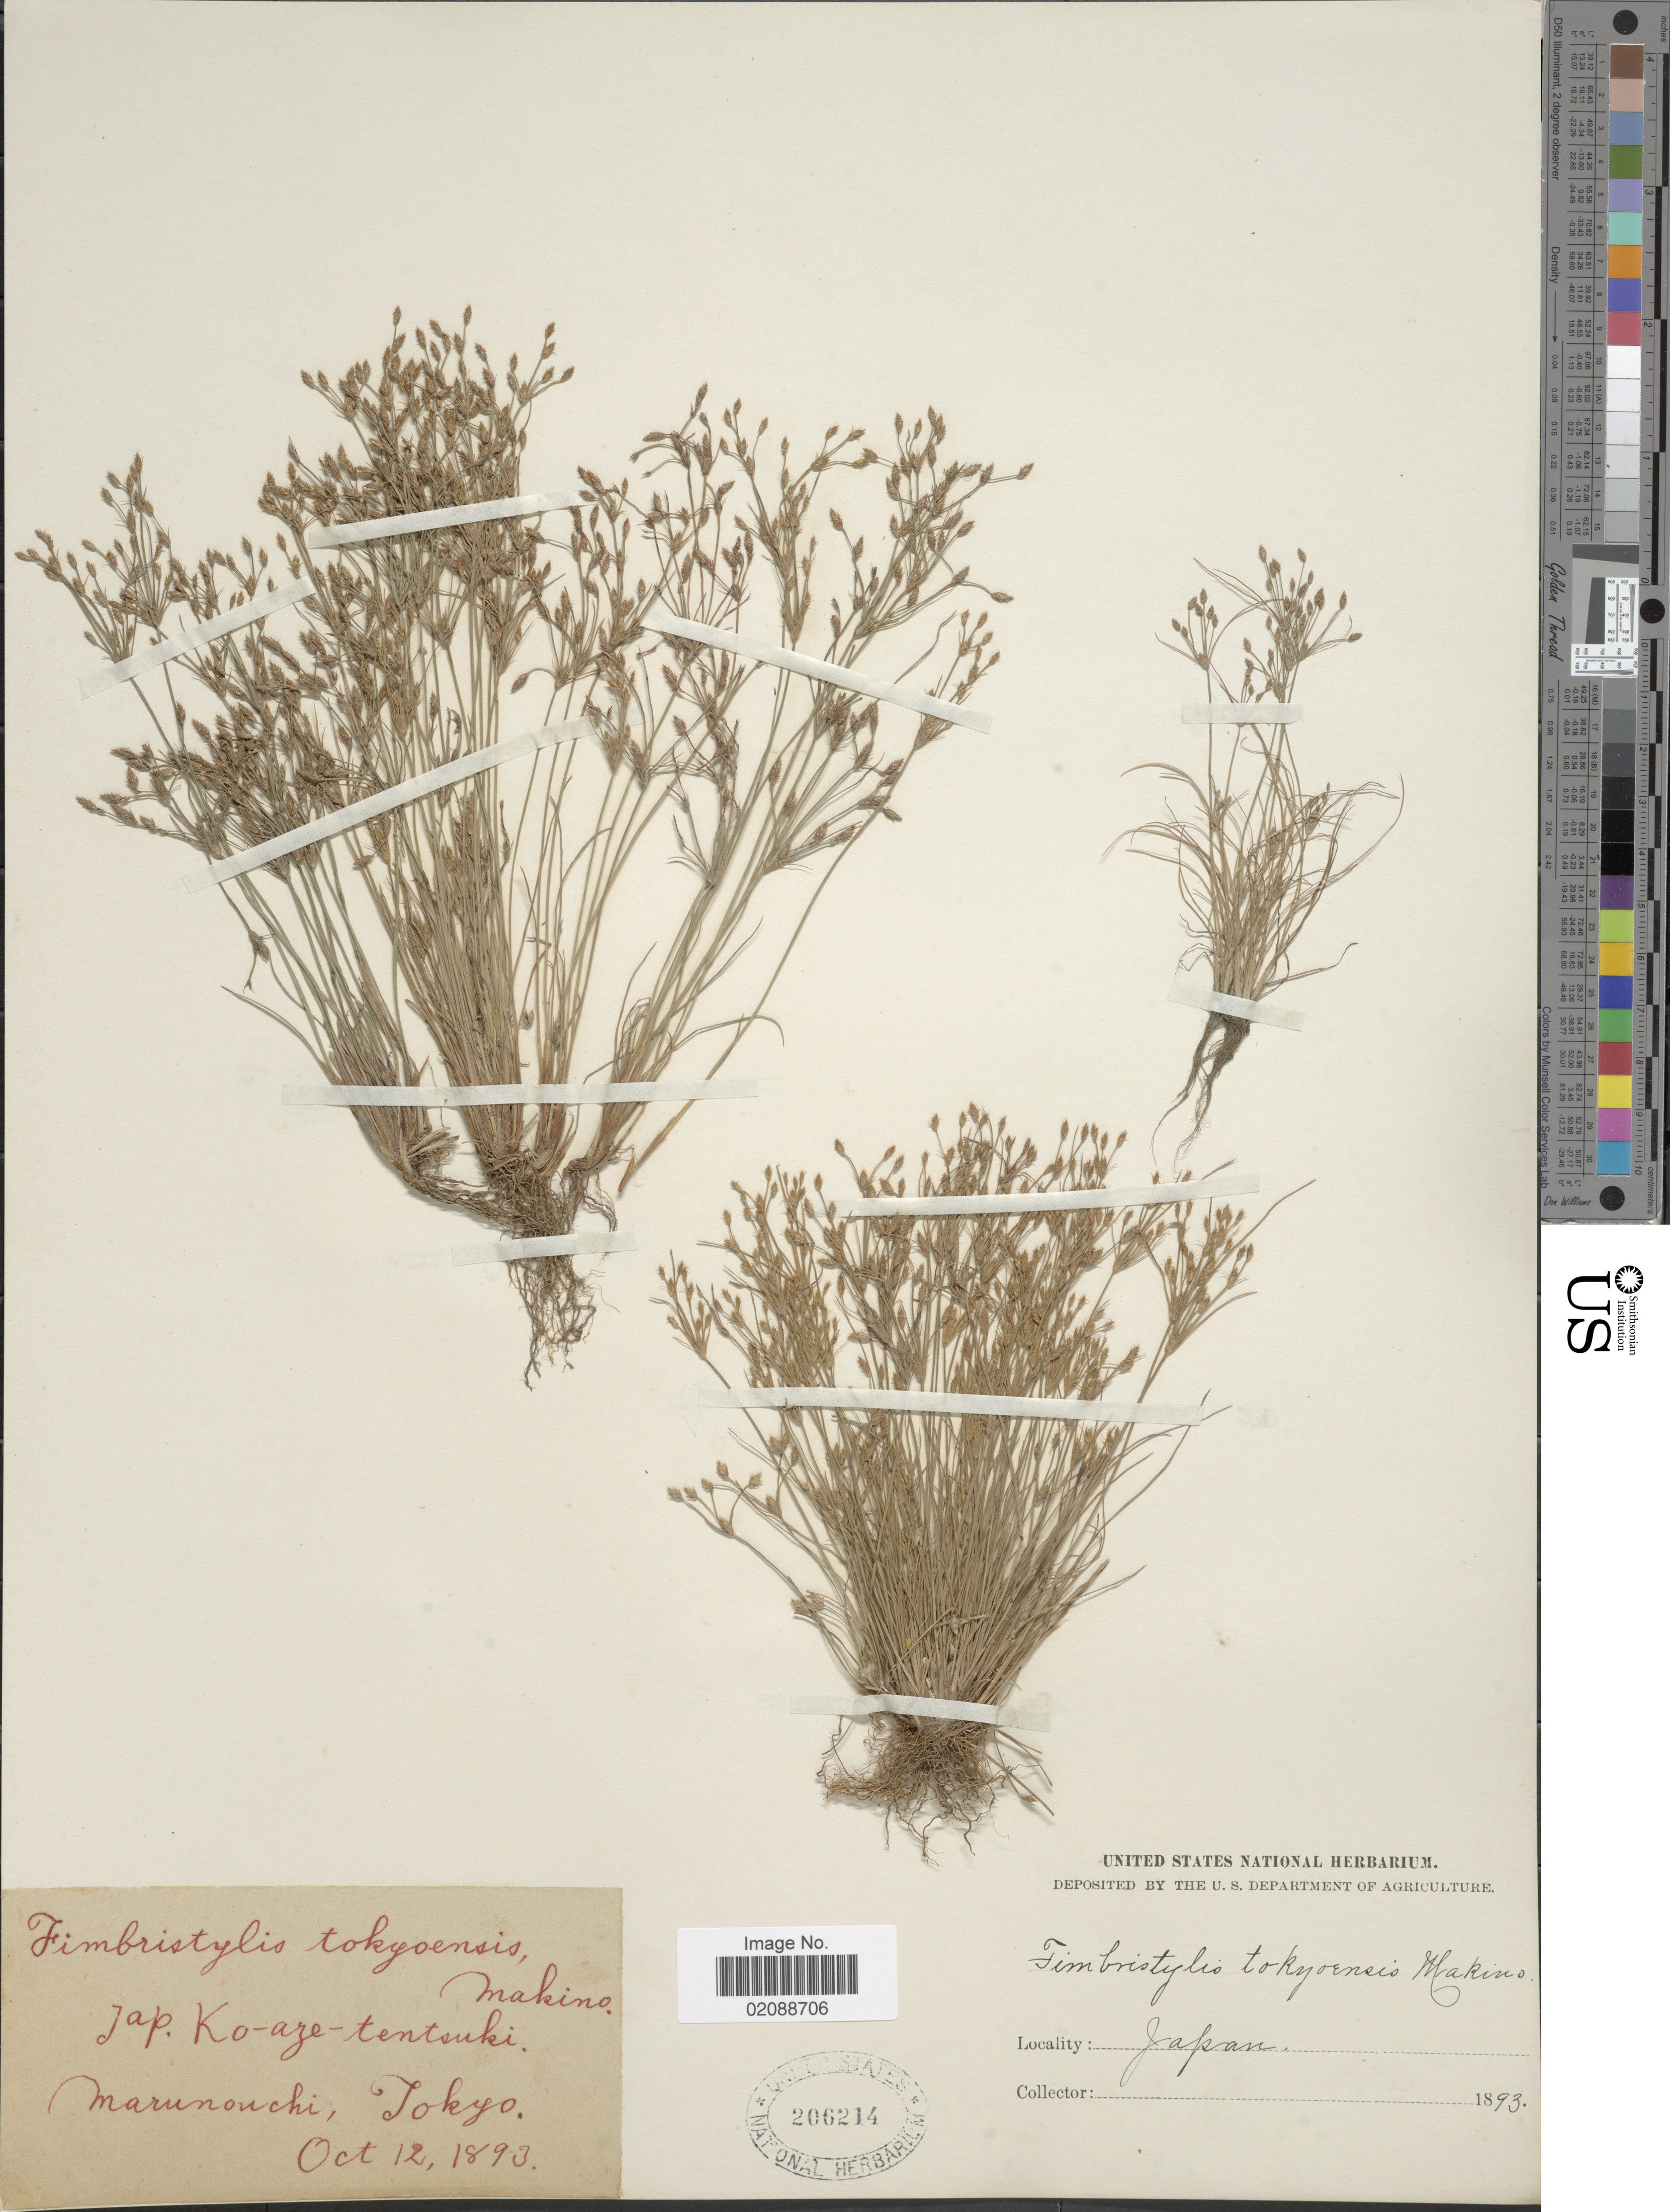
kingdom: Plantae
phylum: Tracheophyta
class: Liliopsida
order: Poales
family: Cyperaceae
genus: Fimbristylis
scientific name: Fimbristylis aestivalis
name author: (Retz.) Vahl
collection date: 1893-10-12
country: Japan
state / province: Tokyo, Federal City of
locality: Marunouchi, Tokyo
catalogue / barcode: US 206214